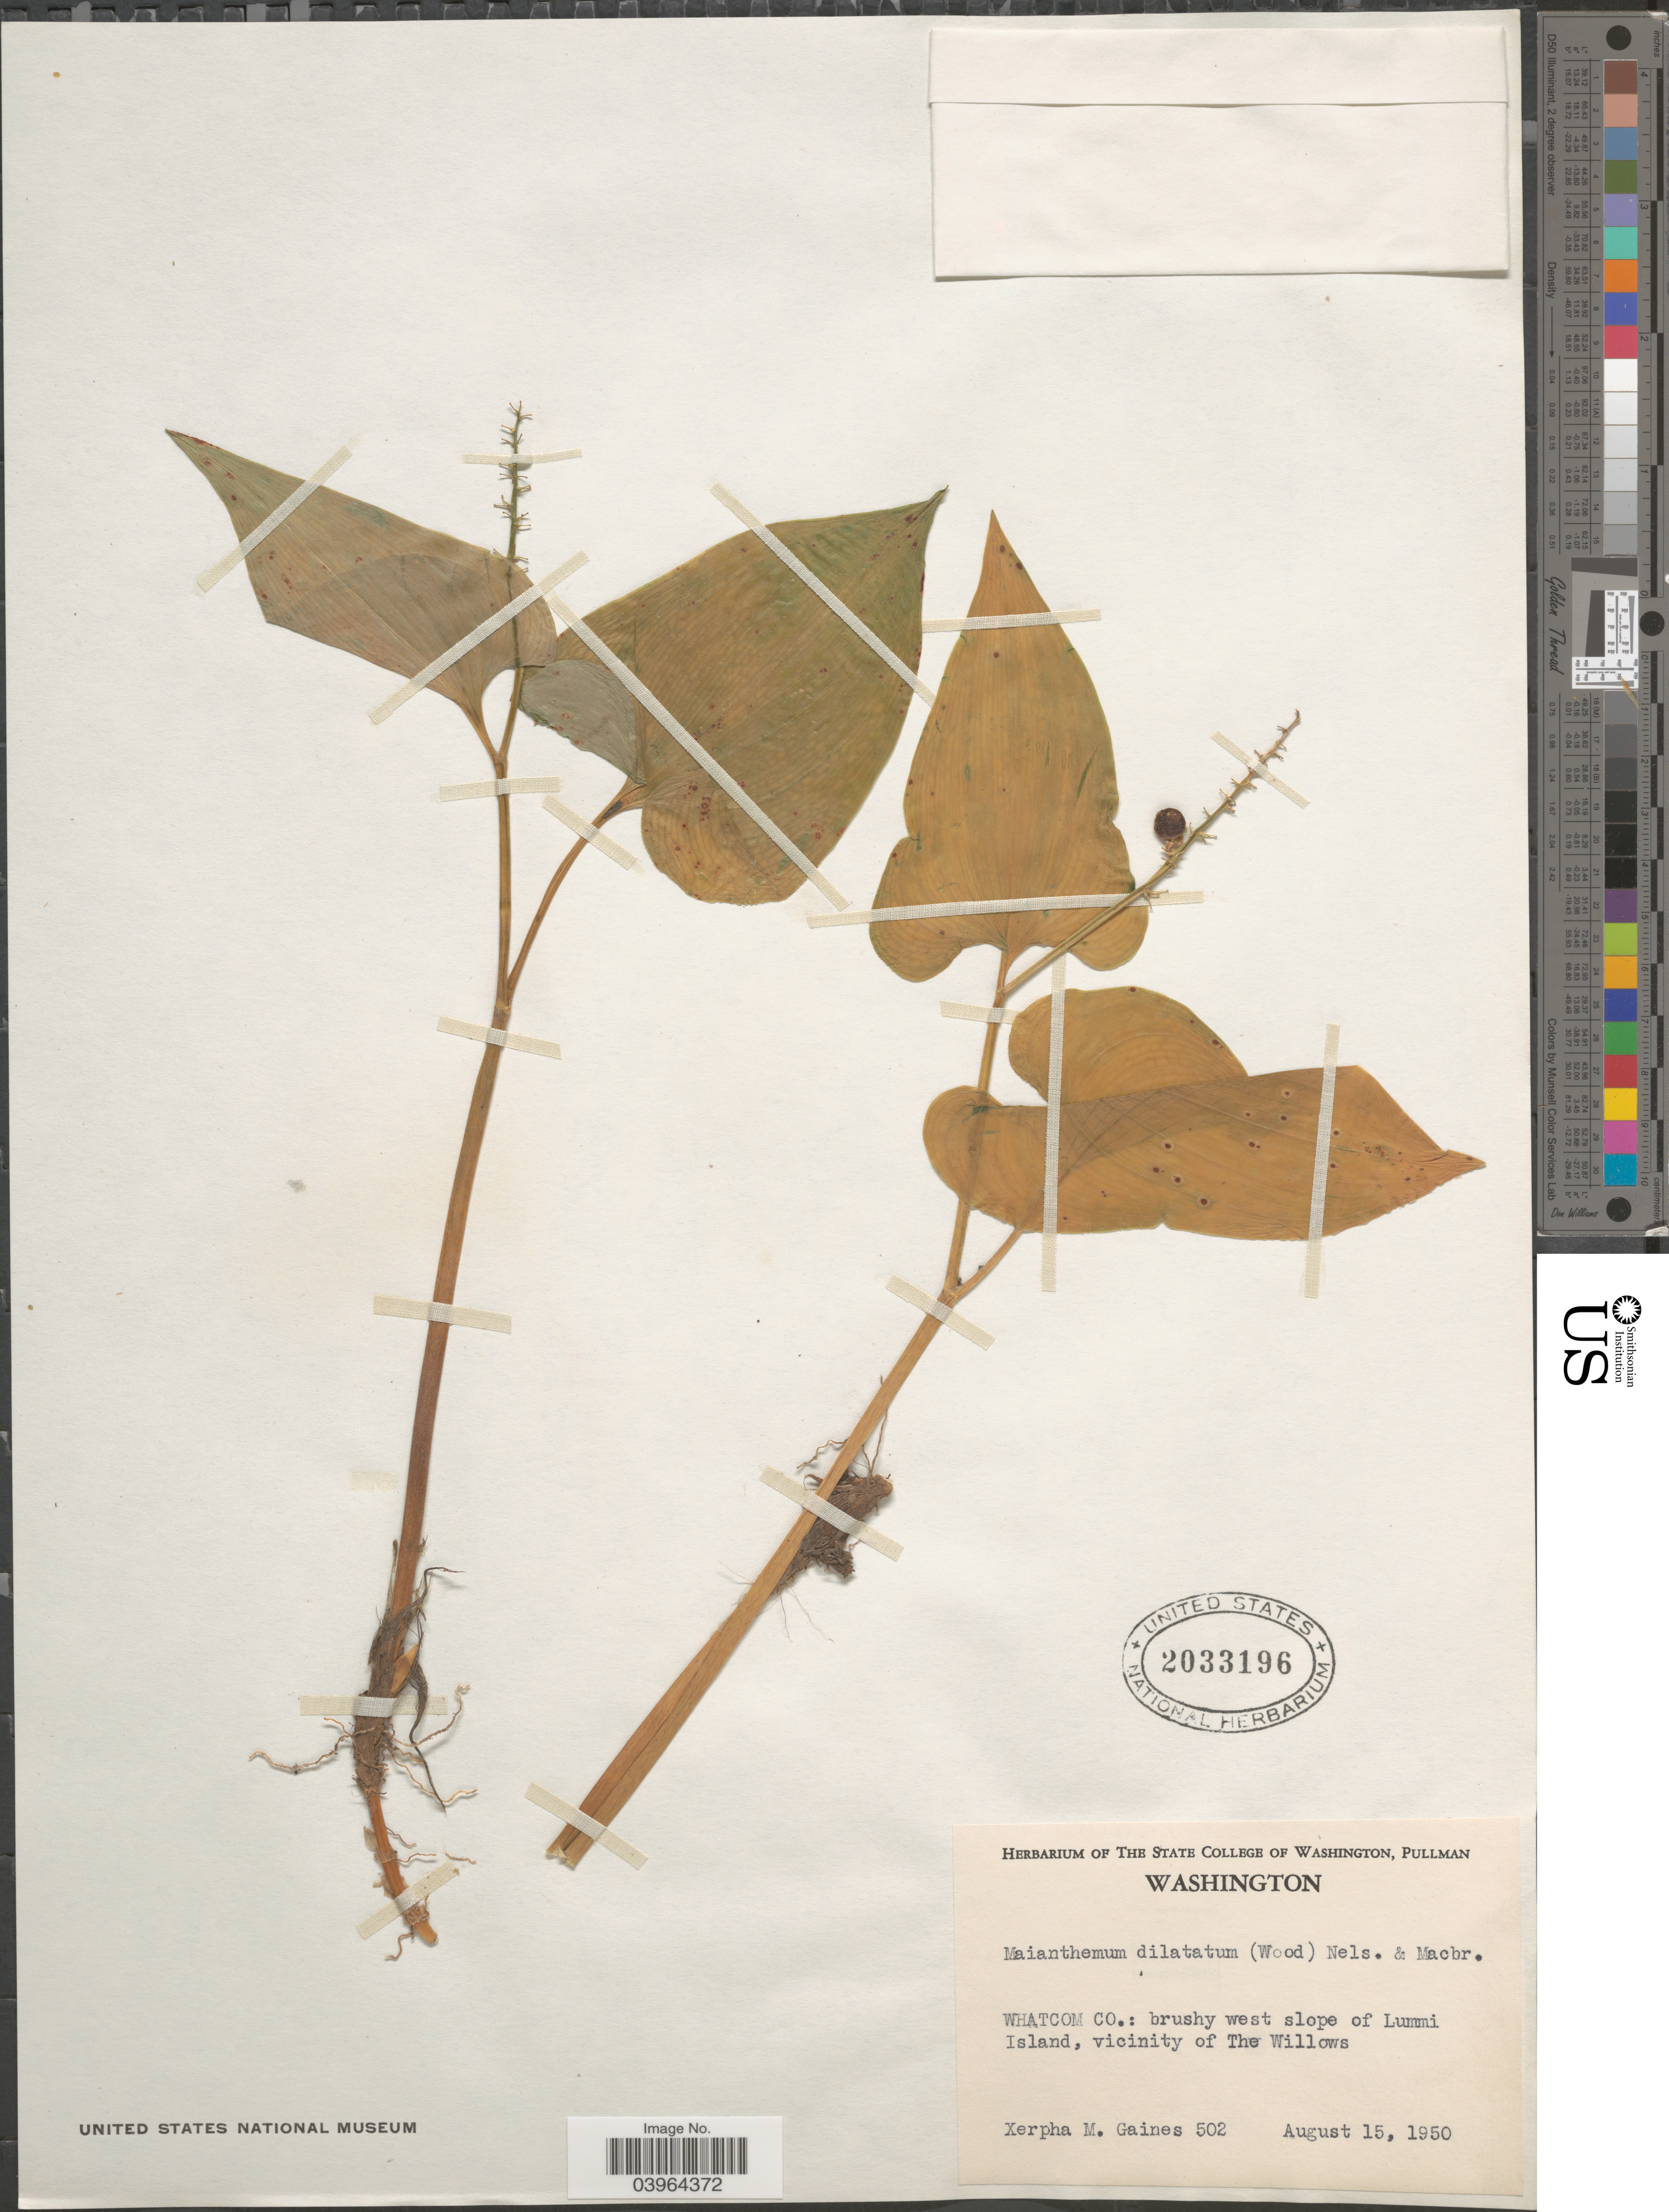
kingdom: Plantae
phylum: Tracheophyta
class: Liliopsida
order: Asparagales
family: Asparagaceae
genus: Maianthemum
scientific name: Maianthemum canadense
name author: Desf.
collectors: X. Gaines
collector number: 502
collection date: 1950-08-15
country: United States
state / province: Washington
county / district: Whatcom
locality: Whatcom Co.: brushy west slope of Lummi Island, vicinity of The Willows.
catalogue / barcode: US 2033196